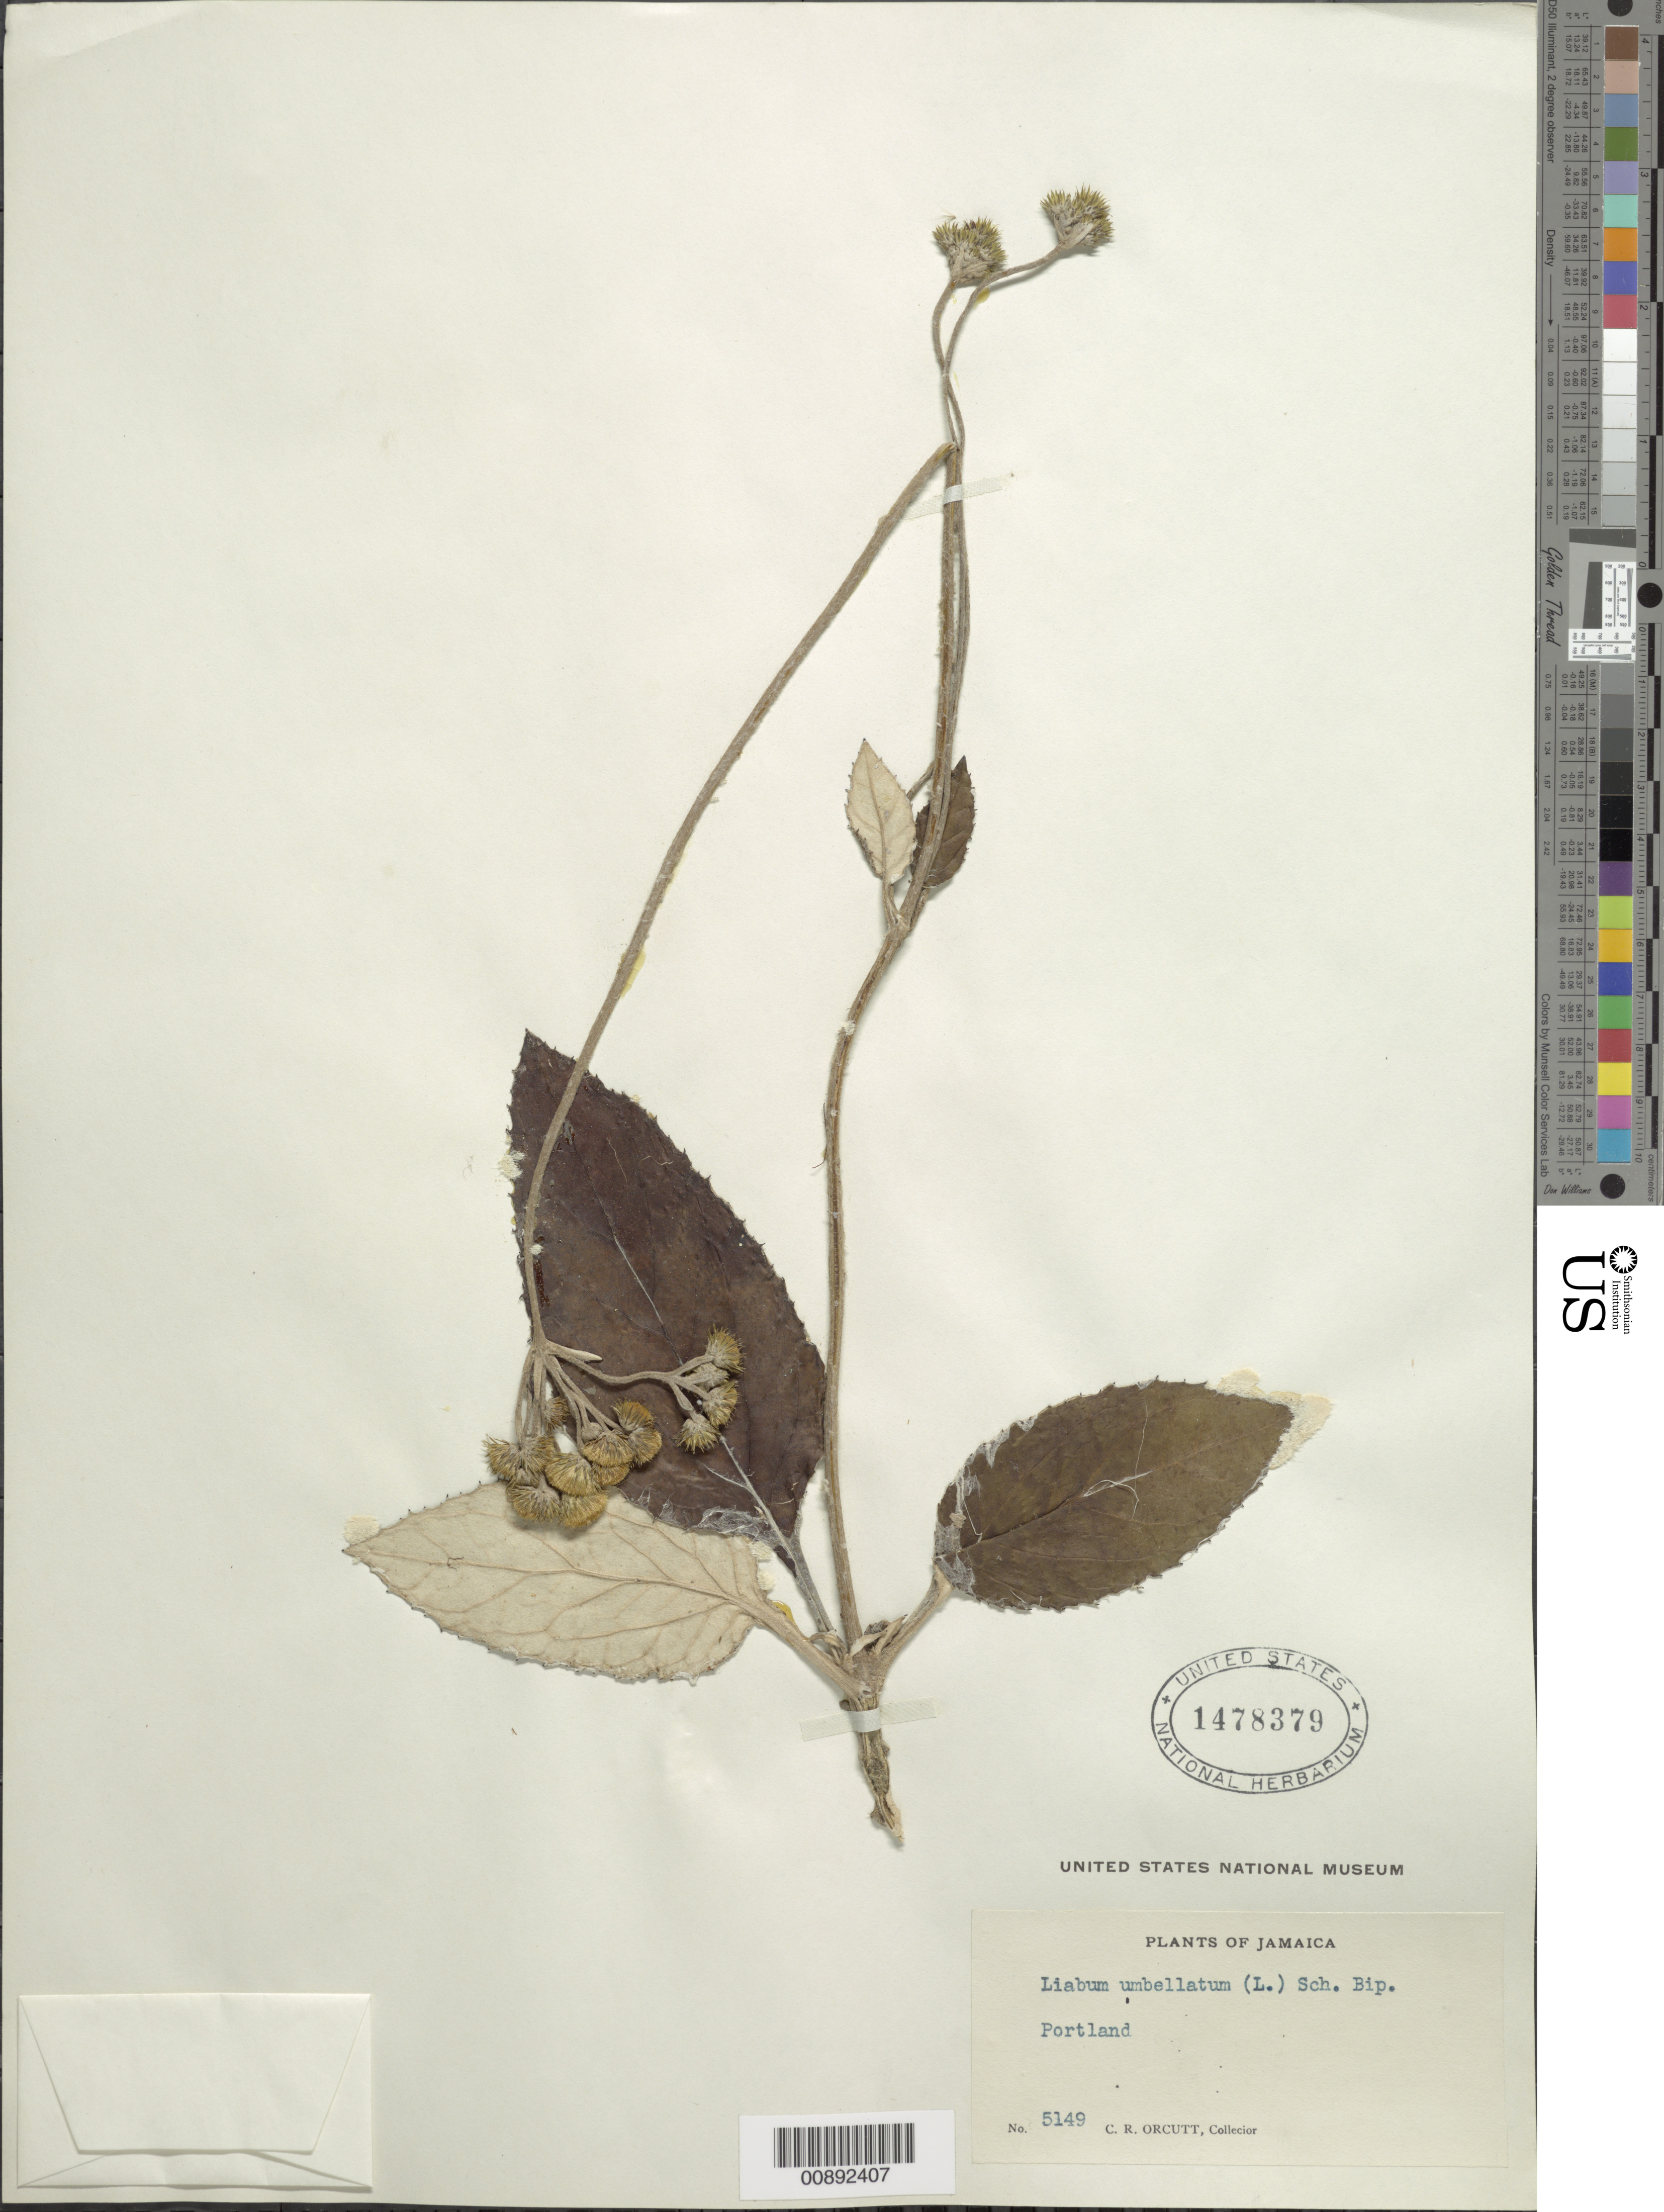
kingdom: Plantae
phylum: Tracheophyta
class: Magnoliopsida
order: Asterales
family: Asteraceae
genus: Liabum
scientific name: Liabum umbellatum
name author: (L.) Sch. Bip.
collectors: C. R. Orcutt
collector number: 5149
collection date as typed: s.d.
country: Jamaica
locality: Portland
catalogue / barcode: US 1478379